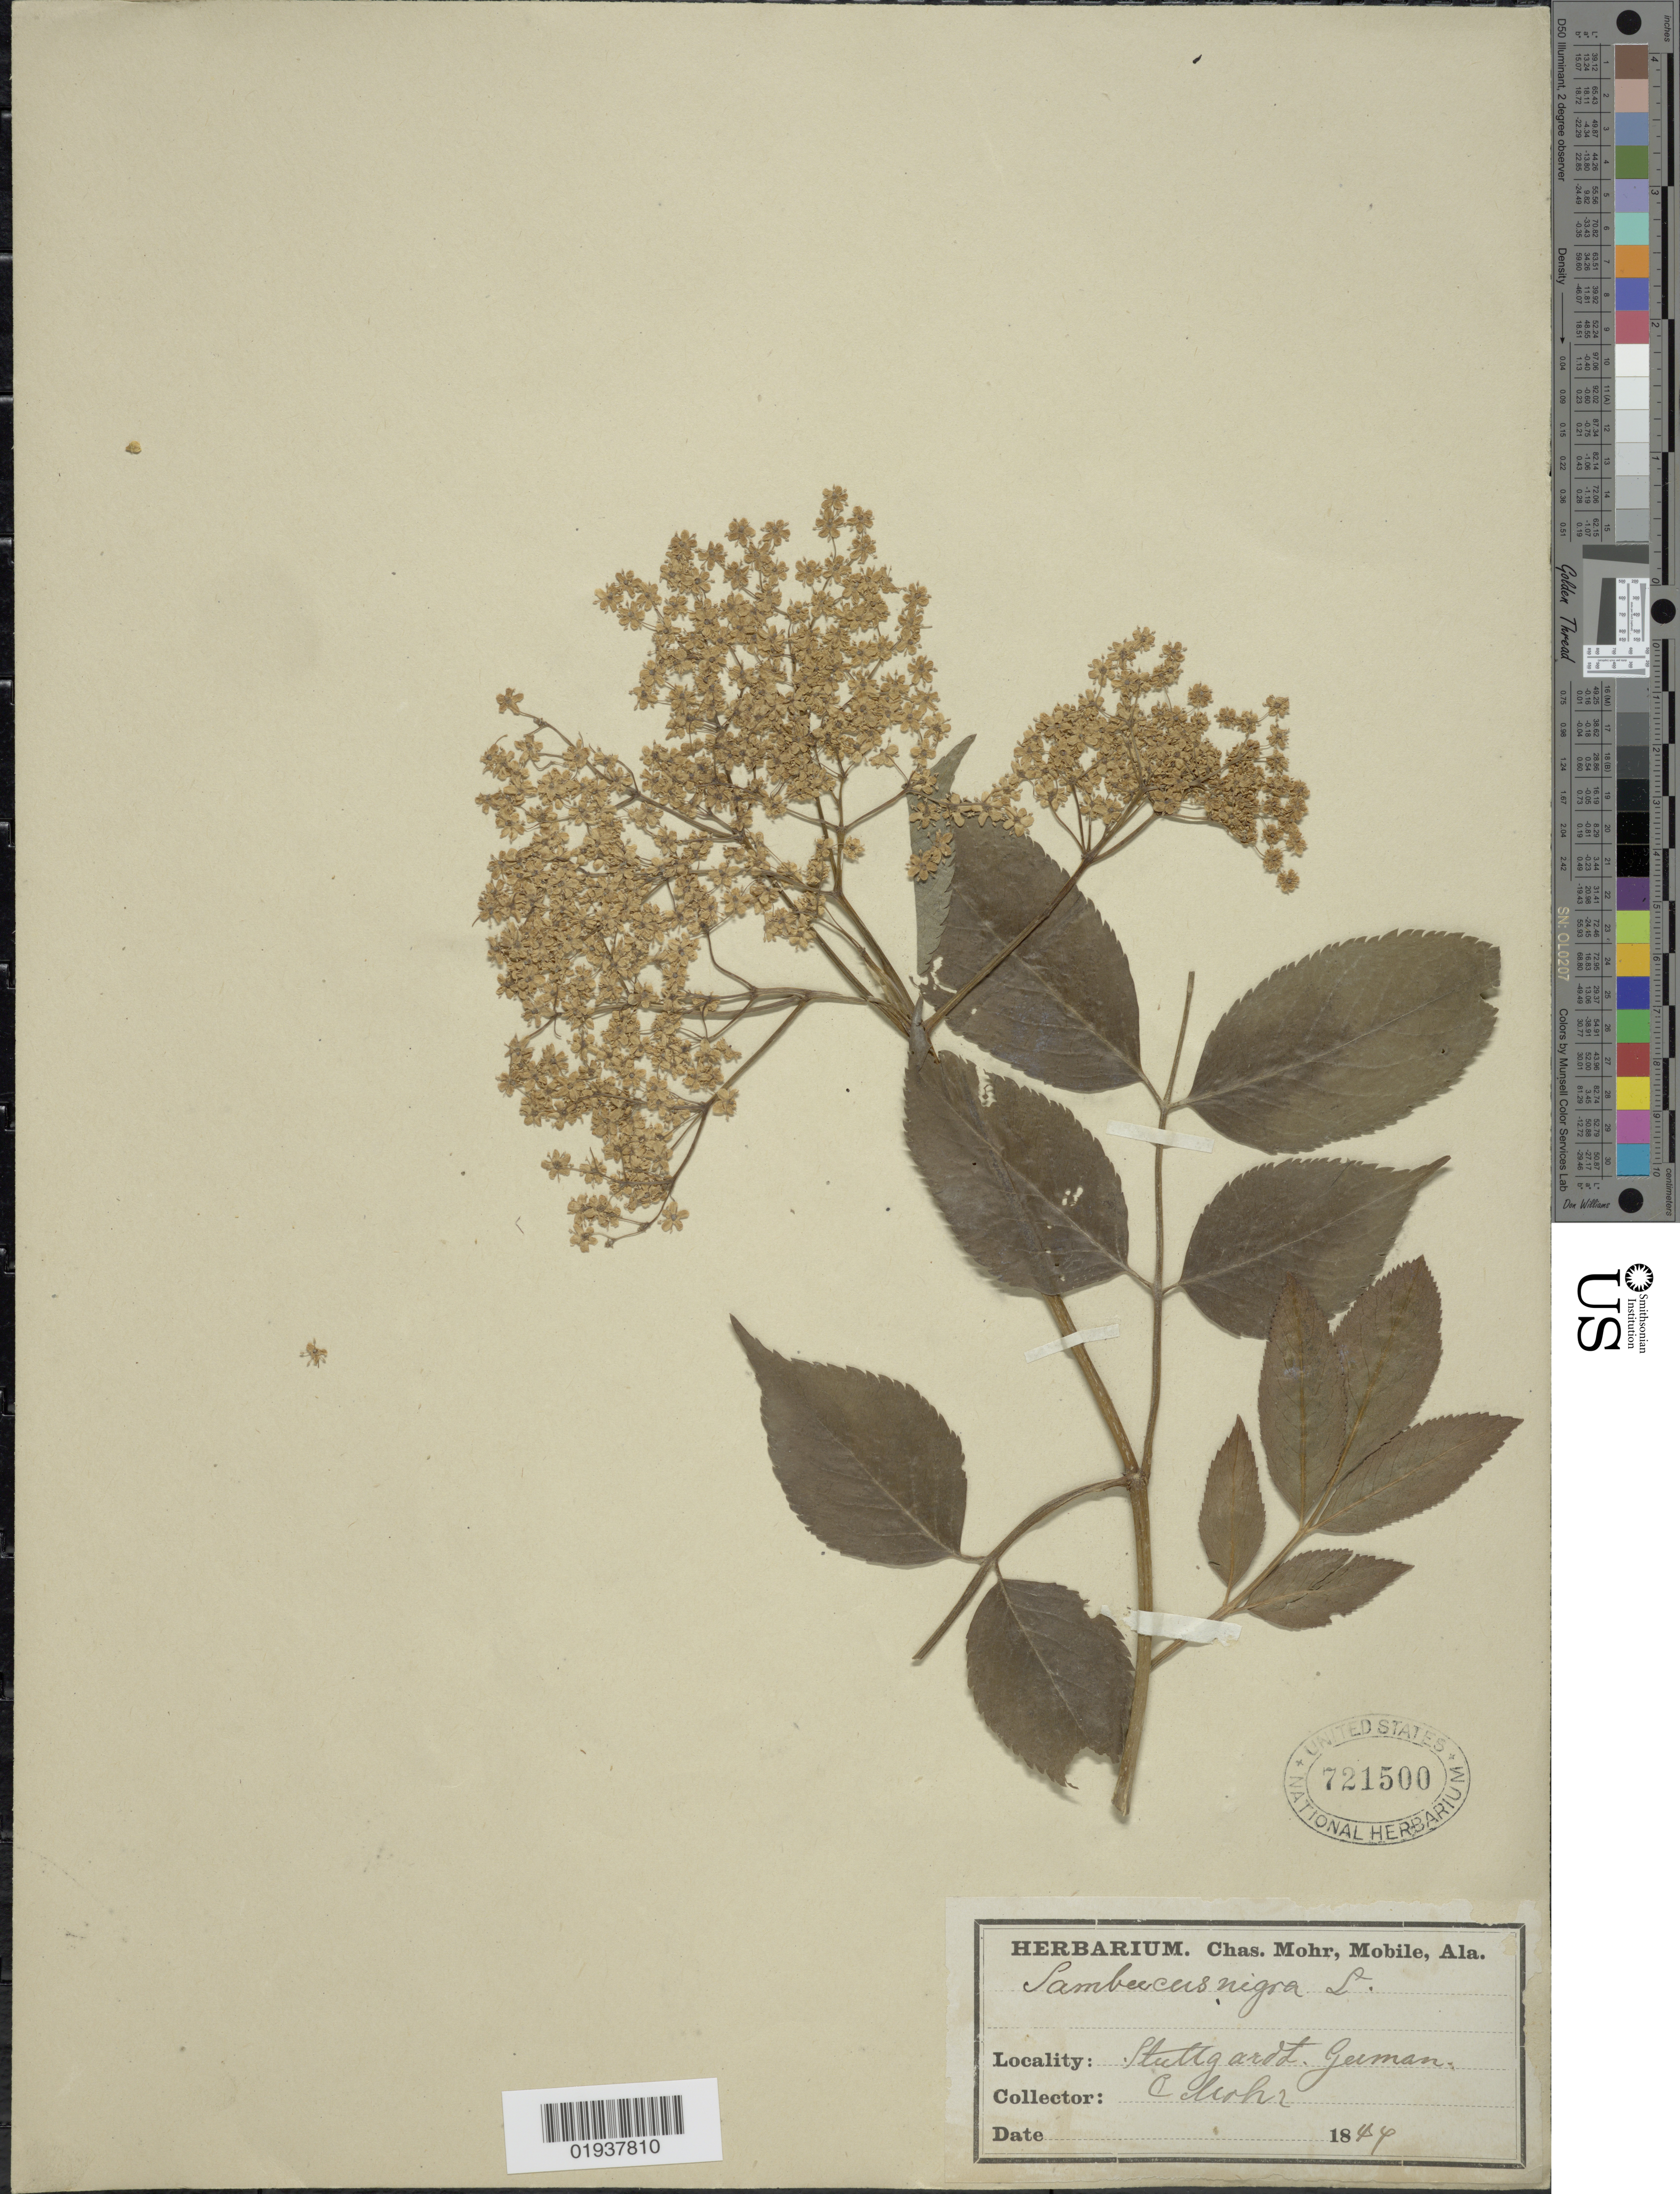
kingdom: Plantae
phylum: Tracheophyta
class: Magnoliopsida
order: Dipsacales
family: Viburnaceae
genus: Sambucus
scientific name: Sambucus nigra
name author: L.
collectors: C. T. Mohr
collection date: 1847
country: Germany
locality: Stuttgardt. German [interpreted]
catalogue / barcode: US 721500